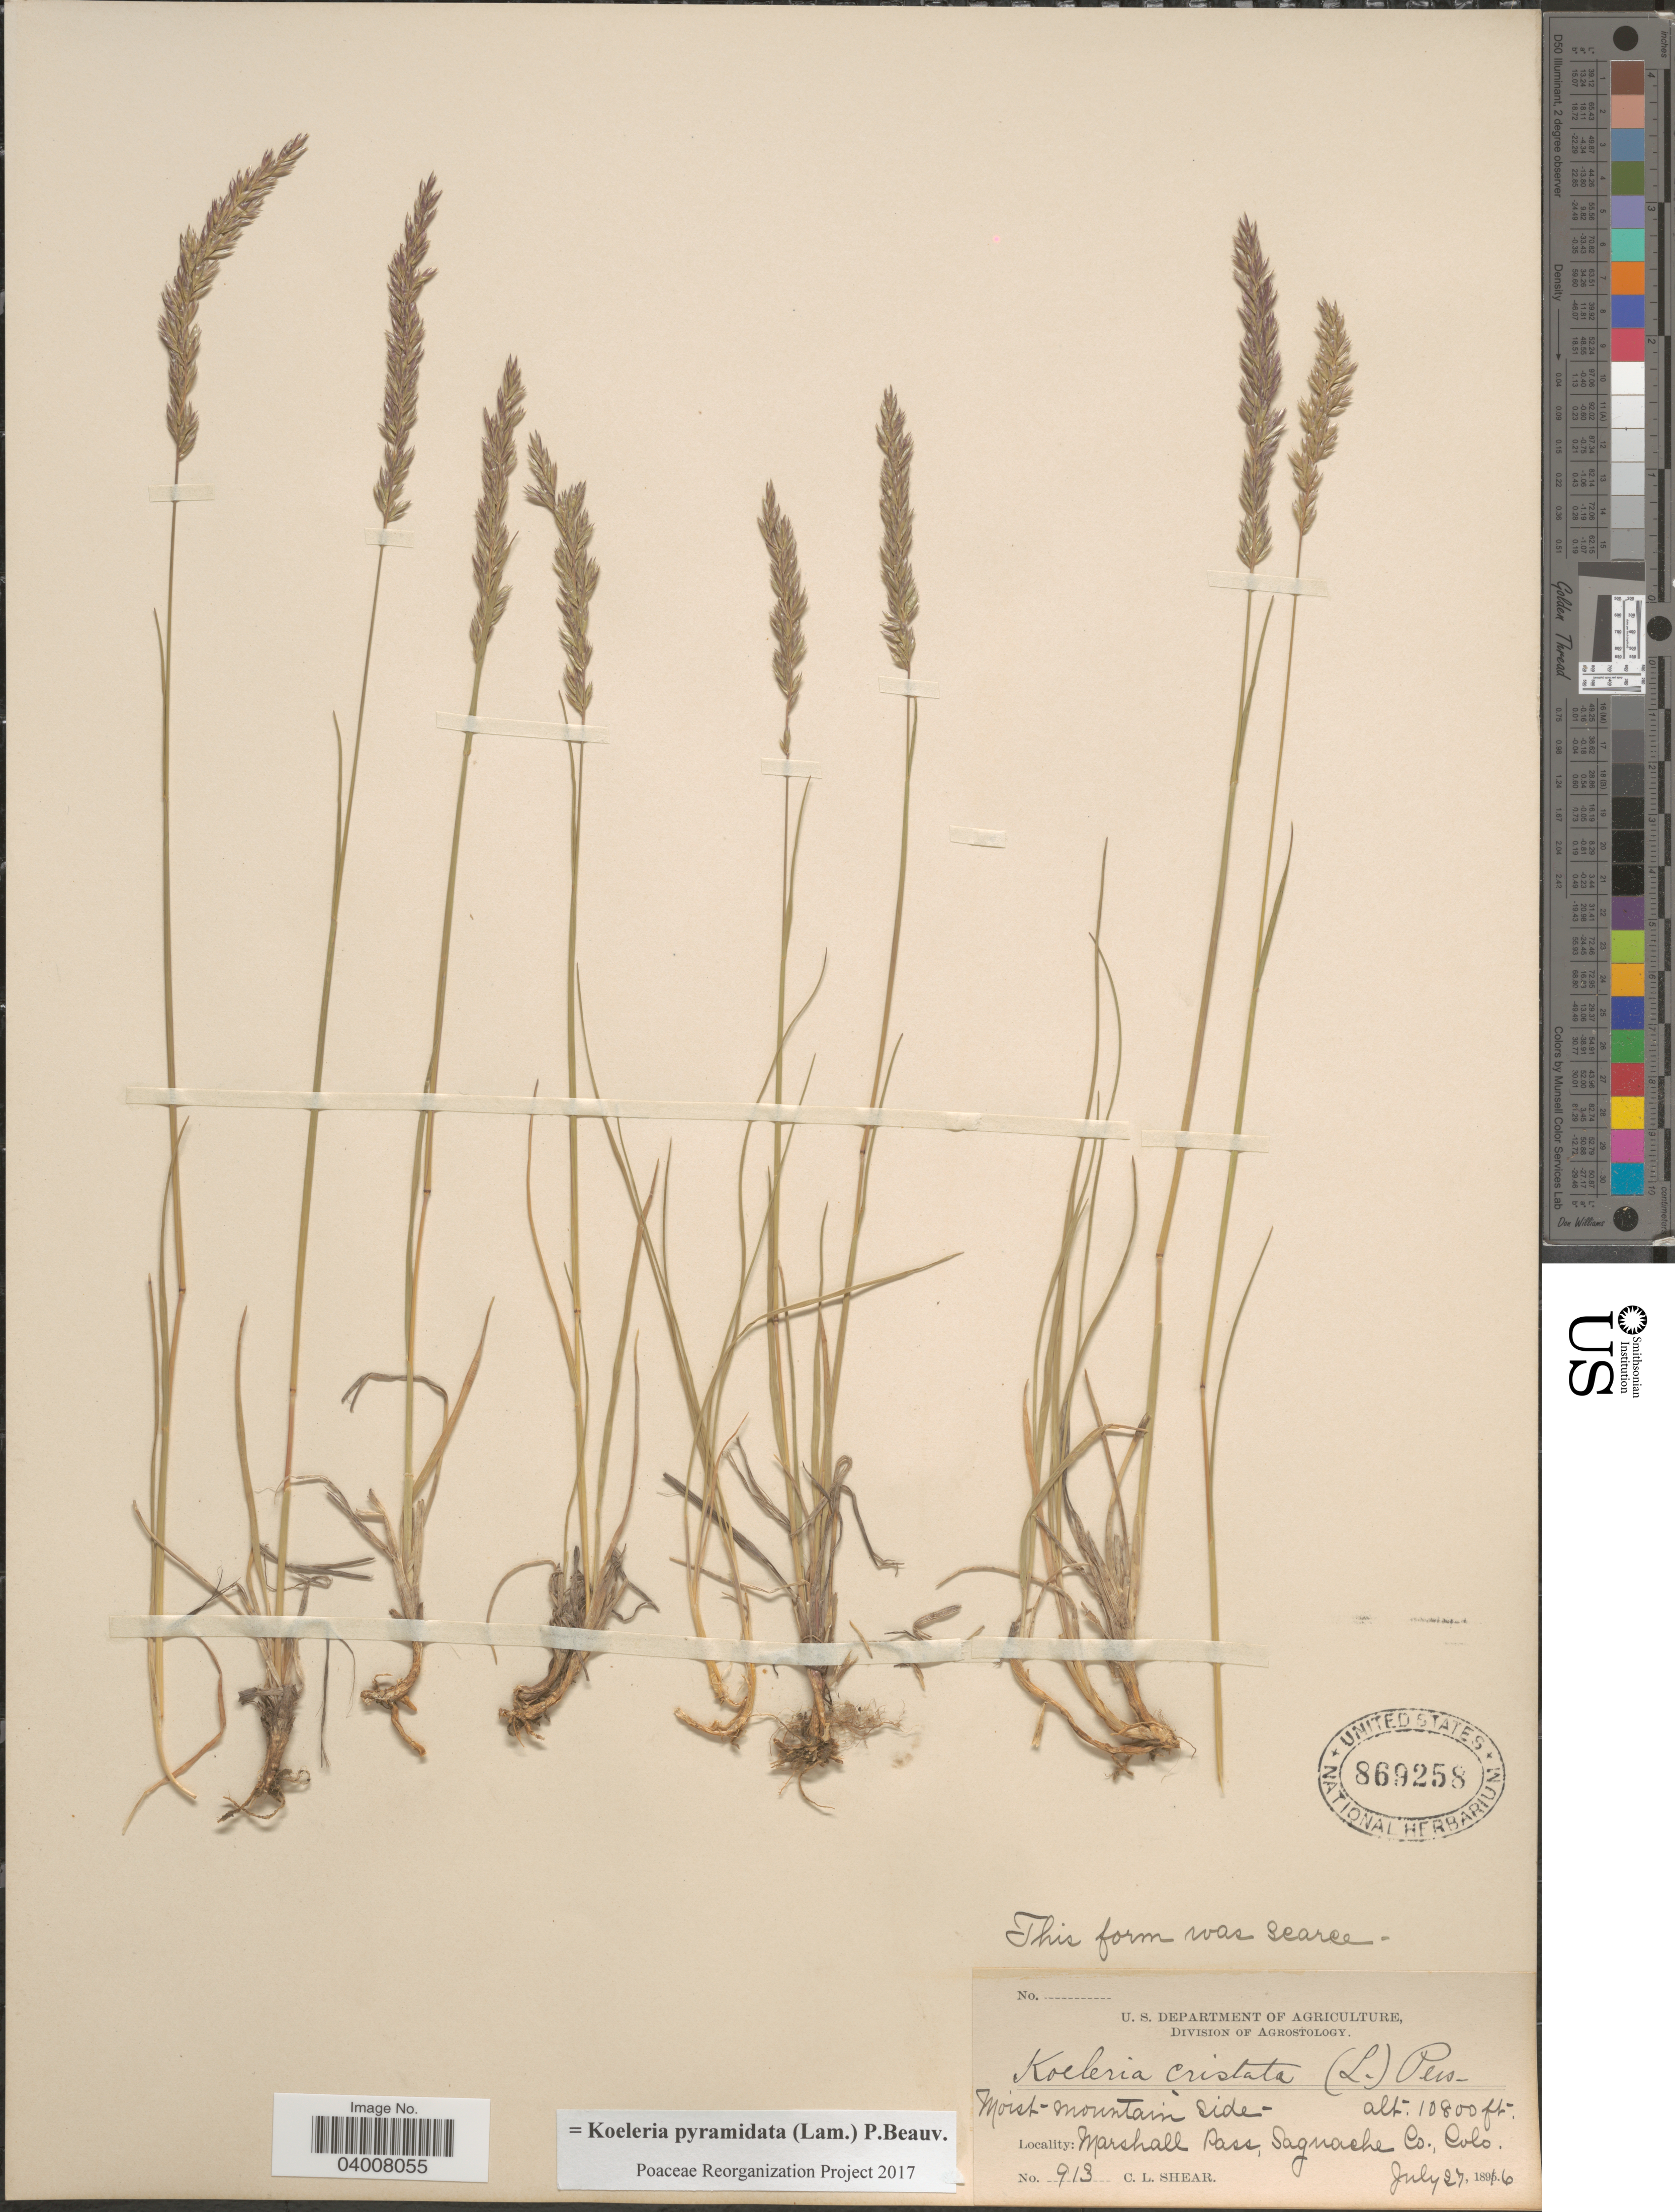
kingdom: Plantae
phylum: Tracheophyta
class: Liliopsida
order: Poales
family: Poaceae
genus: Koeleria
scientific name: Koeleria pyramidata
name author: (Lam.) P. Beauv.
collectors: C. L. Shear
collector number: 913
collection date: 1816-07-27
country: United States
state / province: Colorado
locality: Moist-mountain side- Marshall Pass, Saguache Co.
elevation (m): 3292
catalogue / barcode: US 869258